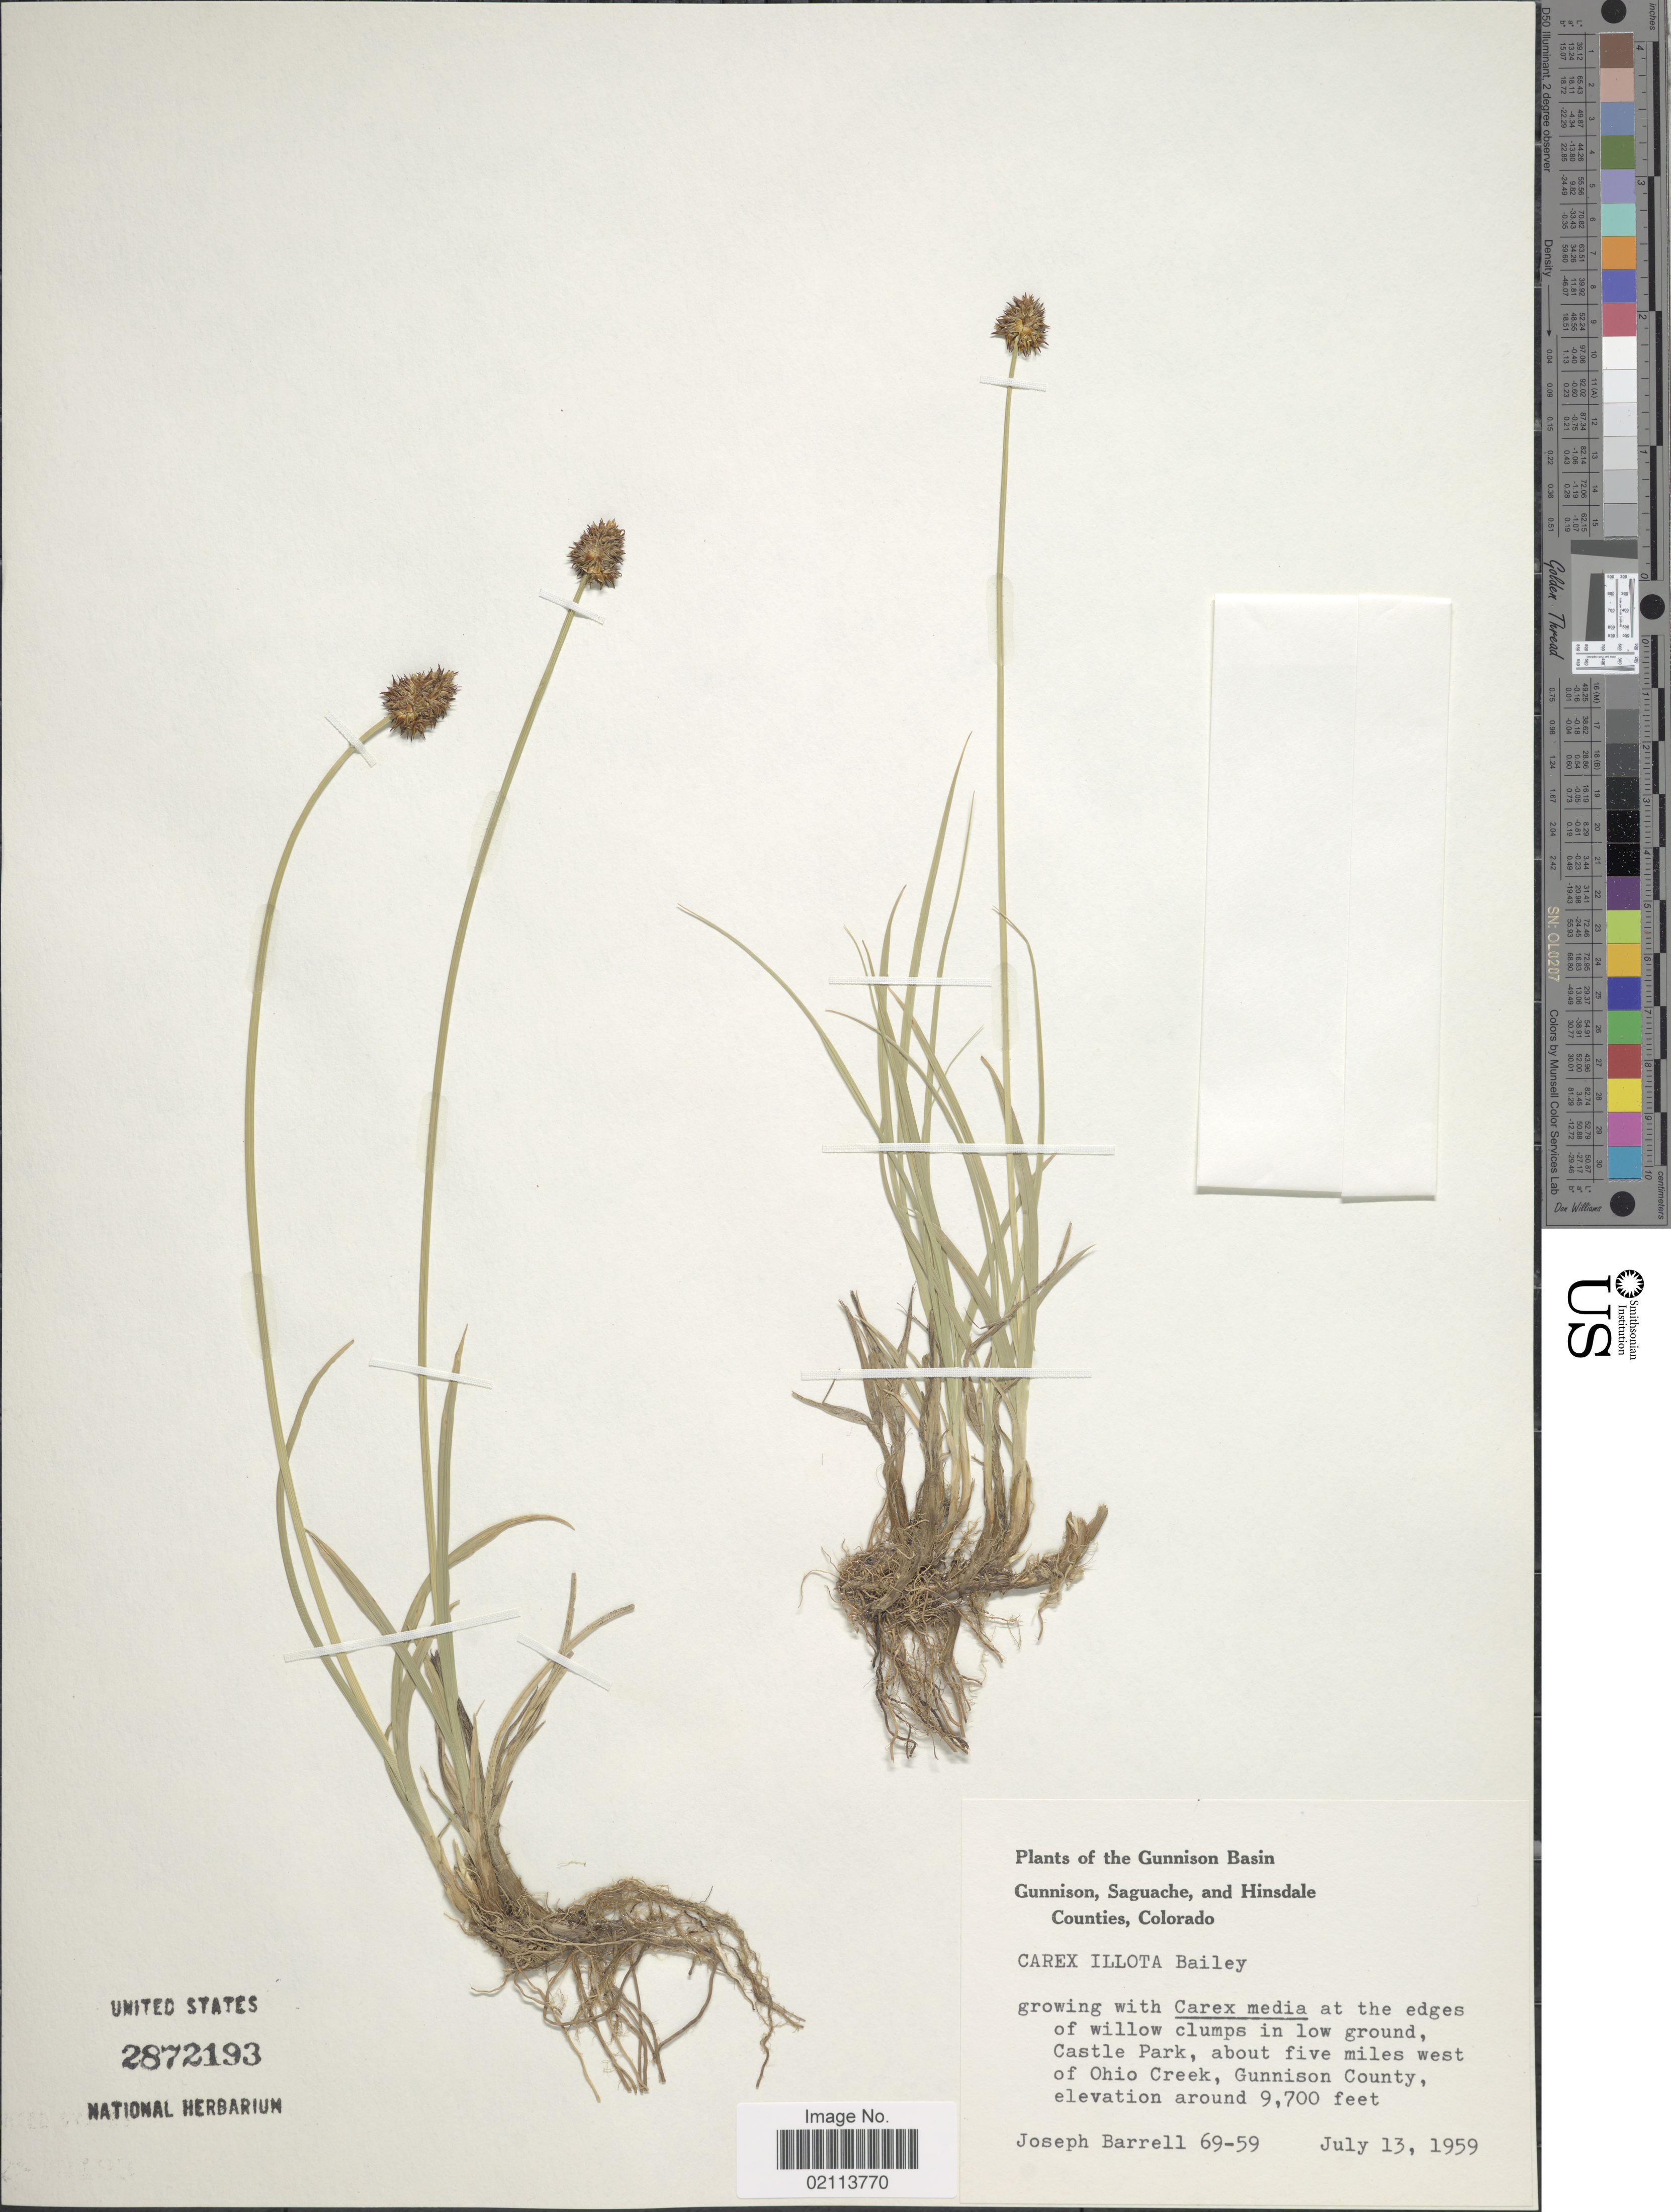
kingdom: Plantae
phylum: Tracheophyta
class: Liliopsida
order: Poales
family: Cyperaceae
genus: Carex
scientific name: Carex illota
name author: L.H. Bailey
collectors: J. Barrell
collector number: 69-59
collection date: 1959-07-13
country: United States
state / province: Colorado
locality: The Gunnison Basin, Gunnison, Saguache, and Hinsdale Counties, Colorado, at the edges of willow clumps in low ground, Castle Prk, about five miles west of Ohi Creek, Gunnison County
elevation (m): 2957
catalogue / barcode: US 2872193